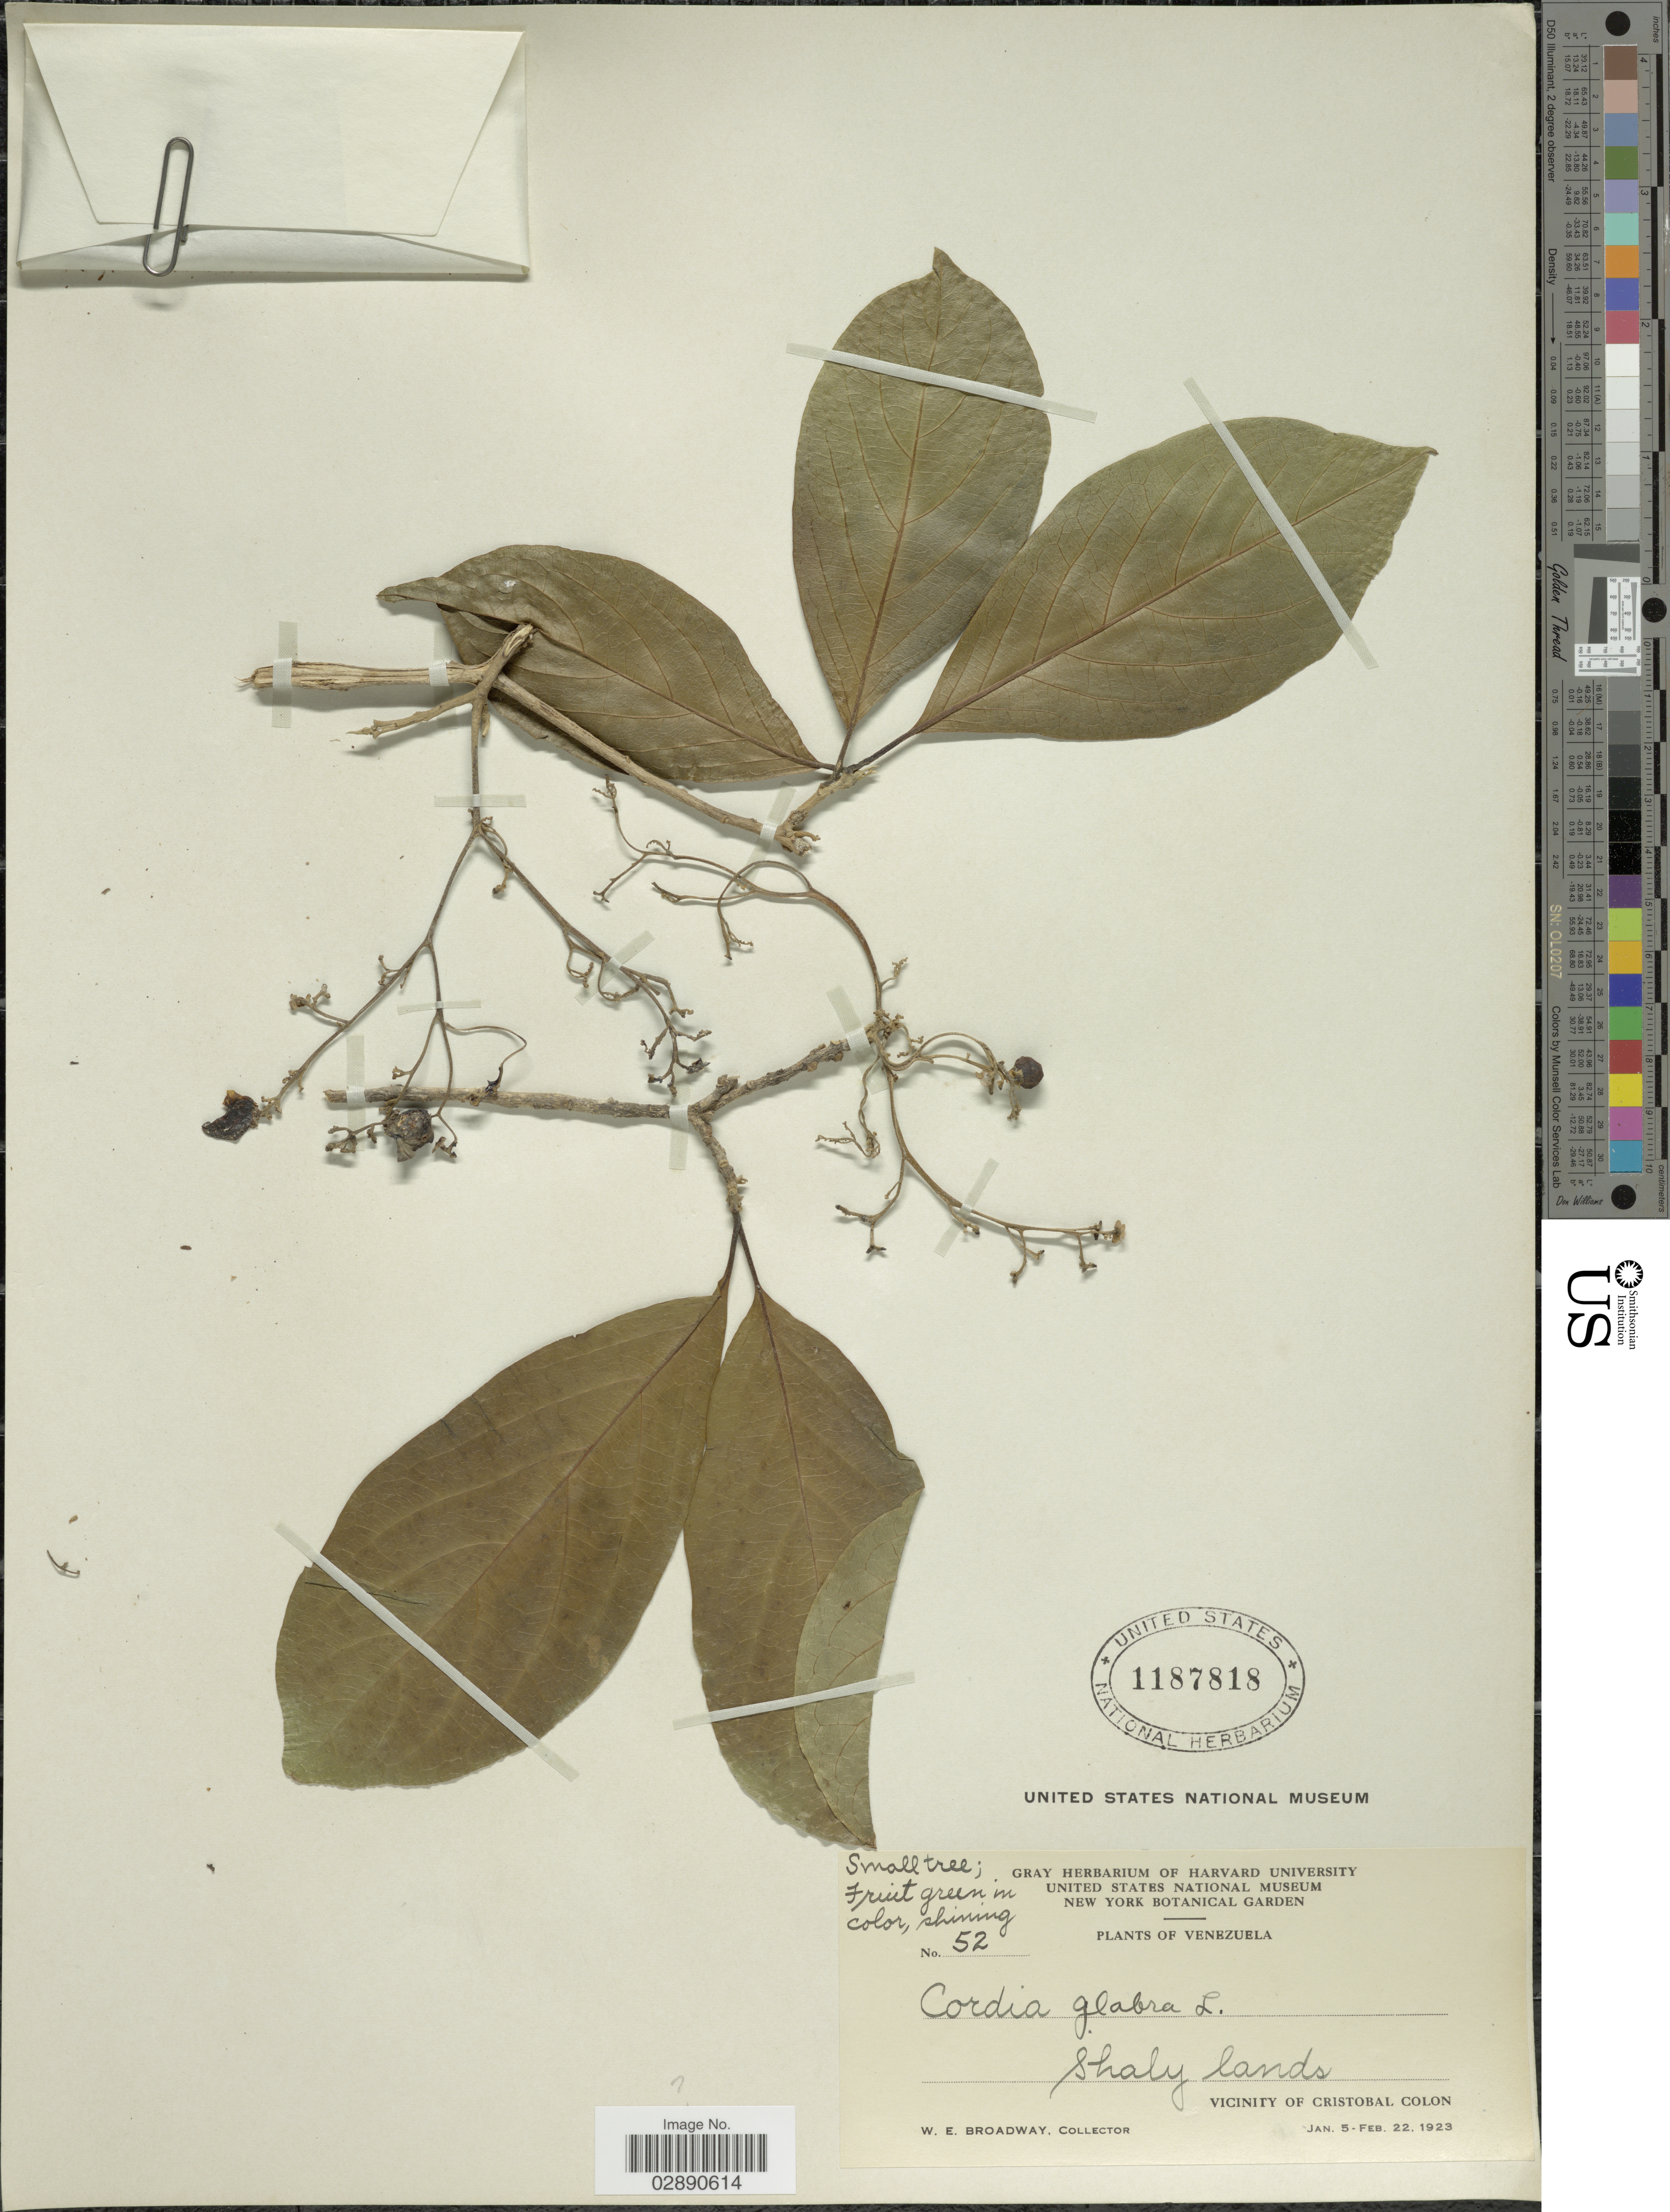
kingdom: Plantae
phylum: Tracheophyta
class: Magnoliopsida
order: Boraginales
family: Cordiaceae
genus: Cordia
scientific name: Cordia collococca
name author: L.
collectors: W. E. Broadway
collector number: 52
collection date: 1923-01-05/1923-02-22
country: Venezuela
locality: Vicinity of Cristobal Colon.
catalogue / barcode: US 1187818